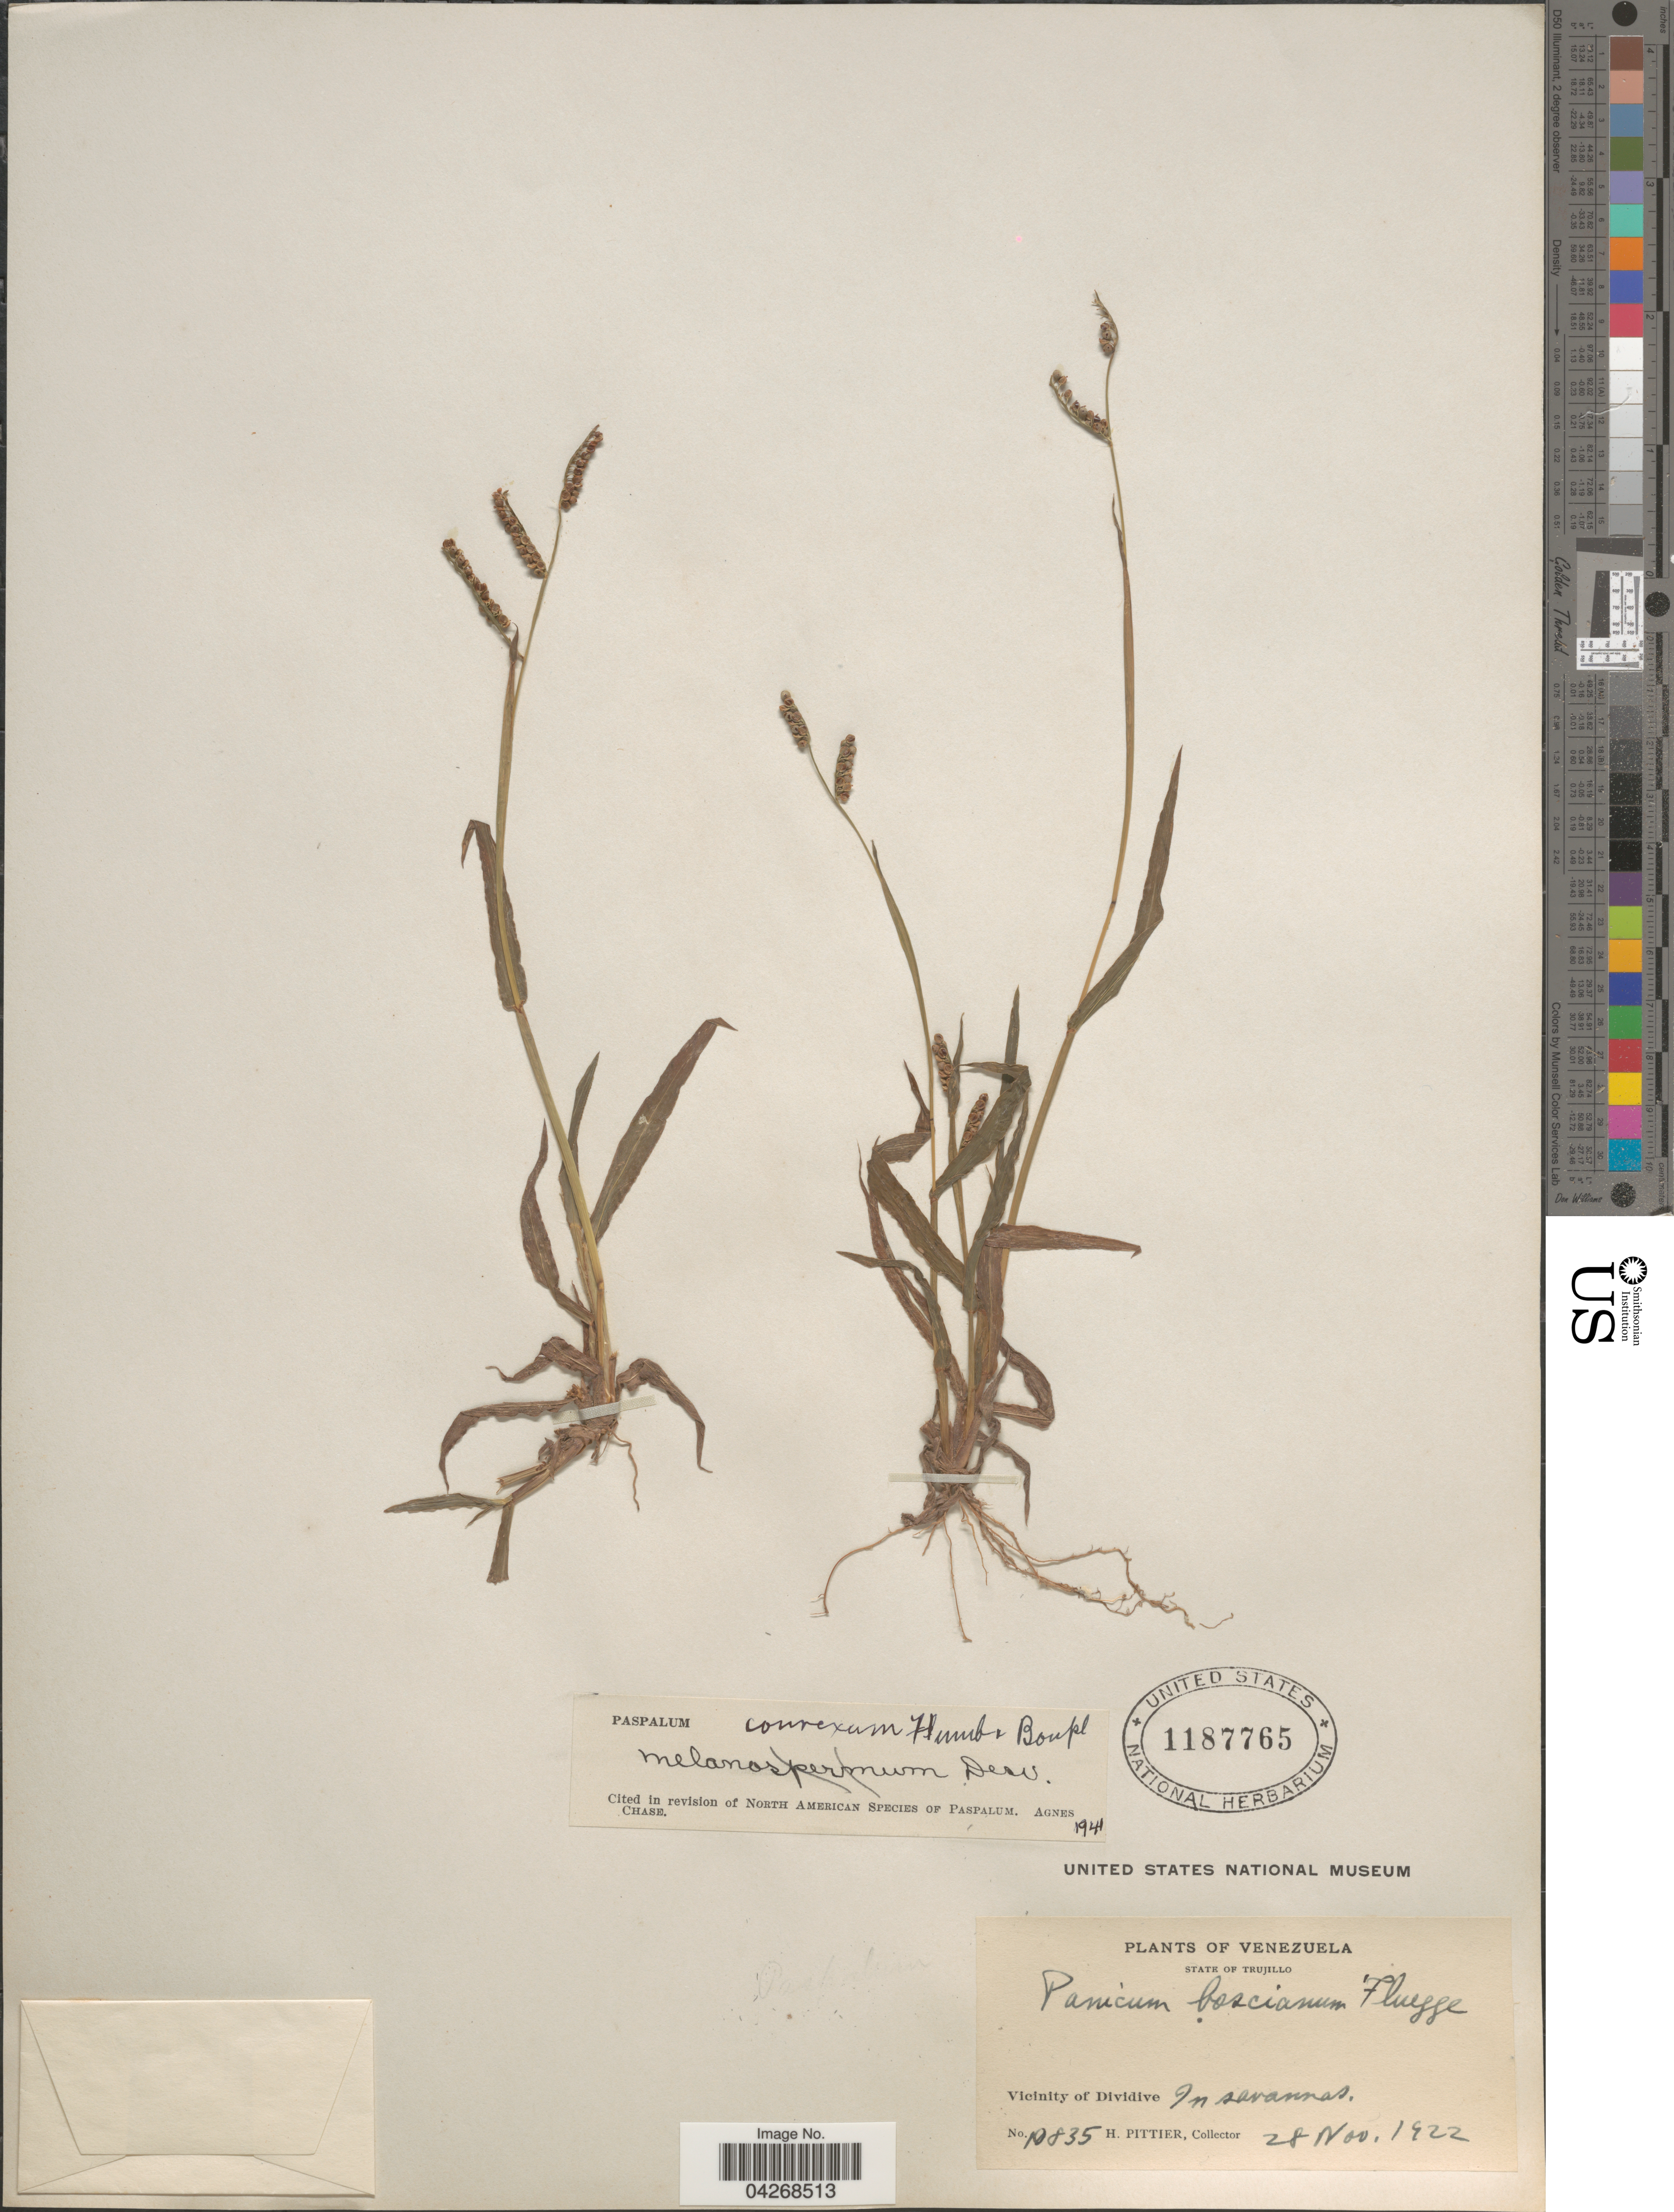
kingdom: Plantae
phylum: Tracheophyta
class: Liliopsida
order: Poales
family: Poaceae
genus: Paspalum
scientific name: Paspalum convexum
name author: Humb. & Bonpl. ex Flüggé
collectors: H. F. Pittier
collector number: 10835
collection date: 1922-11-28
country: Venezuela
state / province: Trujillo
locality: Vicinity of Dividive In savannas.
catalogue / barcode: US 1187765